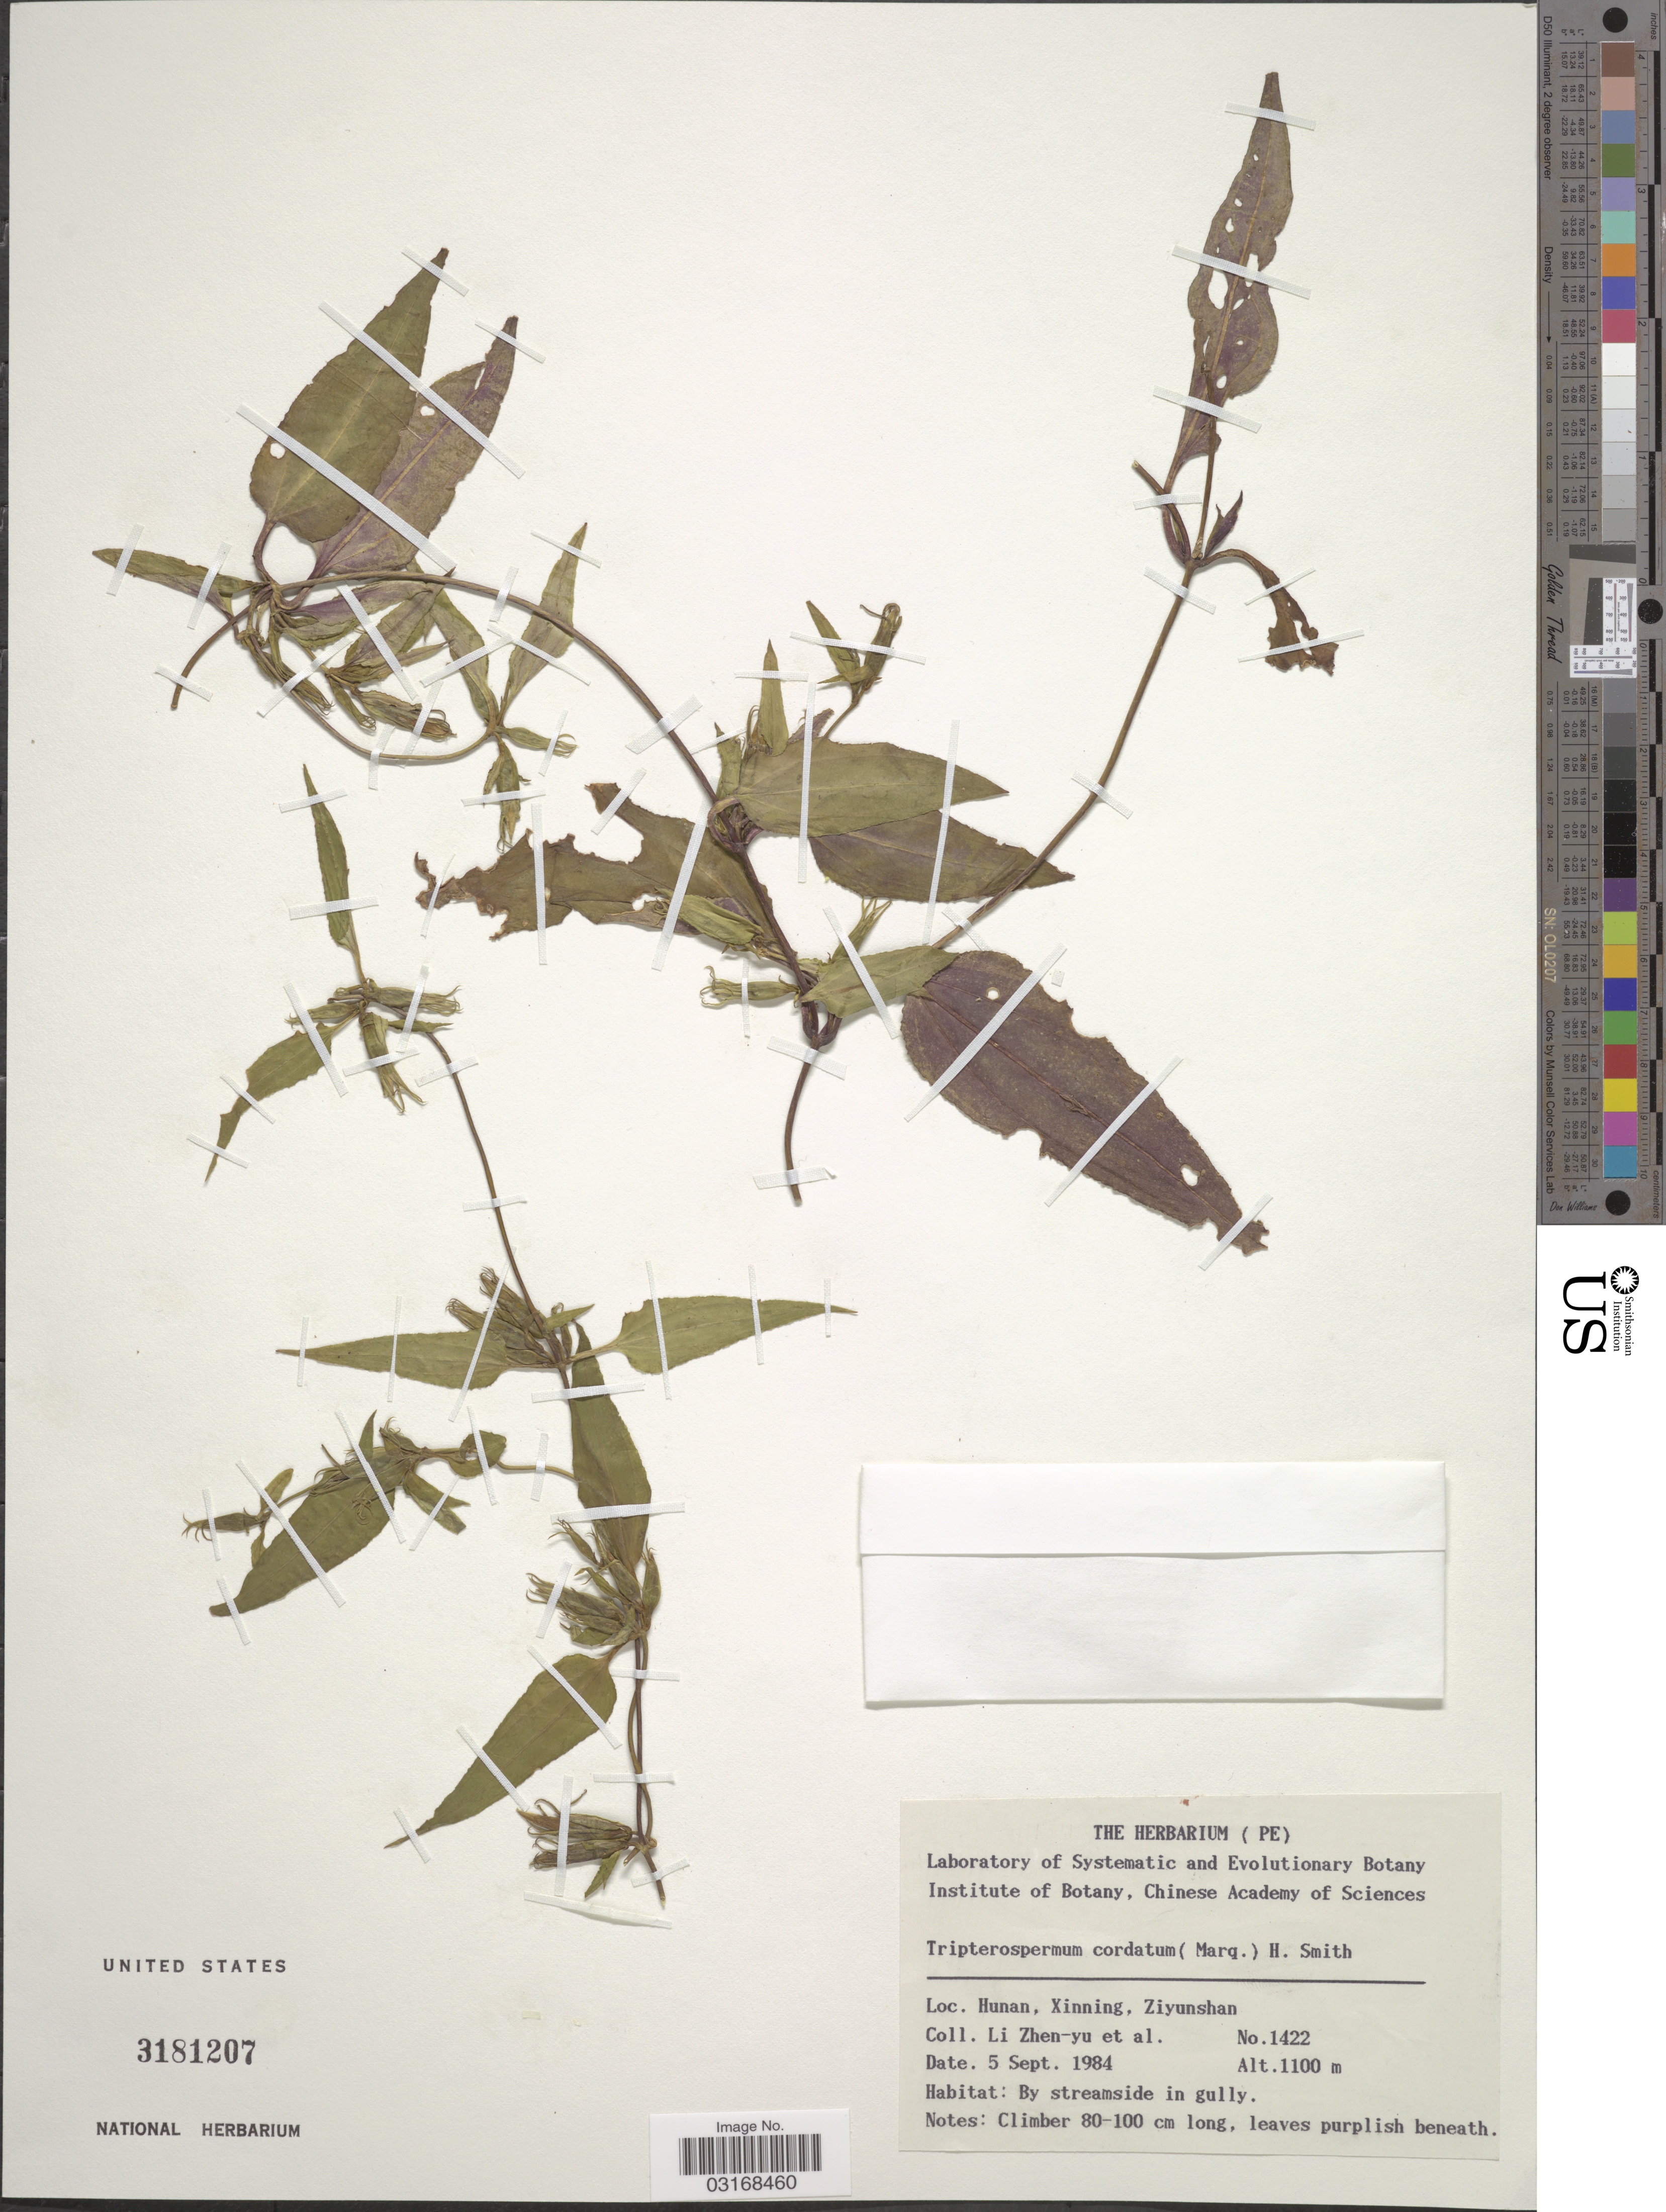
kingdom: Plantae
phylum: Tracheophyta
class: Magnoliopsida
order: Gentianales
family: Gentianaceae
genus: Crawfurdia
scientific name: Crawfurdia cordata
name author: Hand.-Mazz.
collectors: L. Zhen-yu & et al.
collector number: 1422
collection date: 1984-09-05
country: China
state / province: Hunan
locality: Xinning, Ziyunshan.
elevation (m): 1100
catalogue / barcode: US 3181207